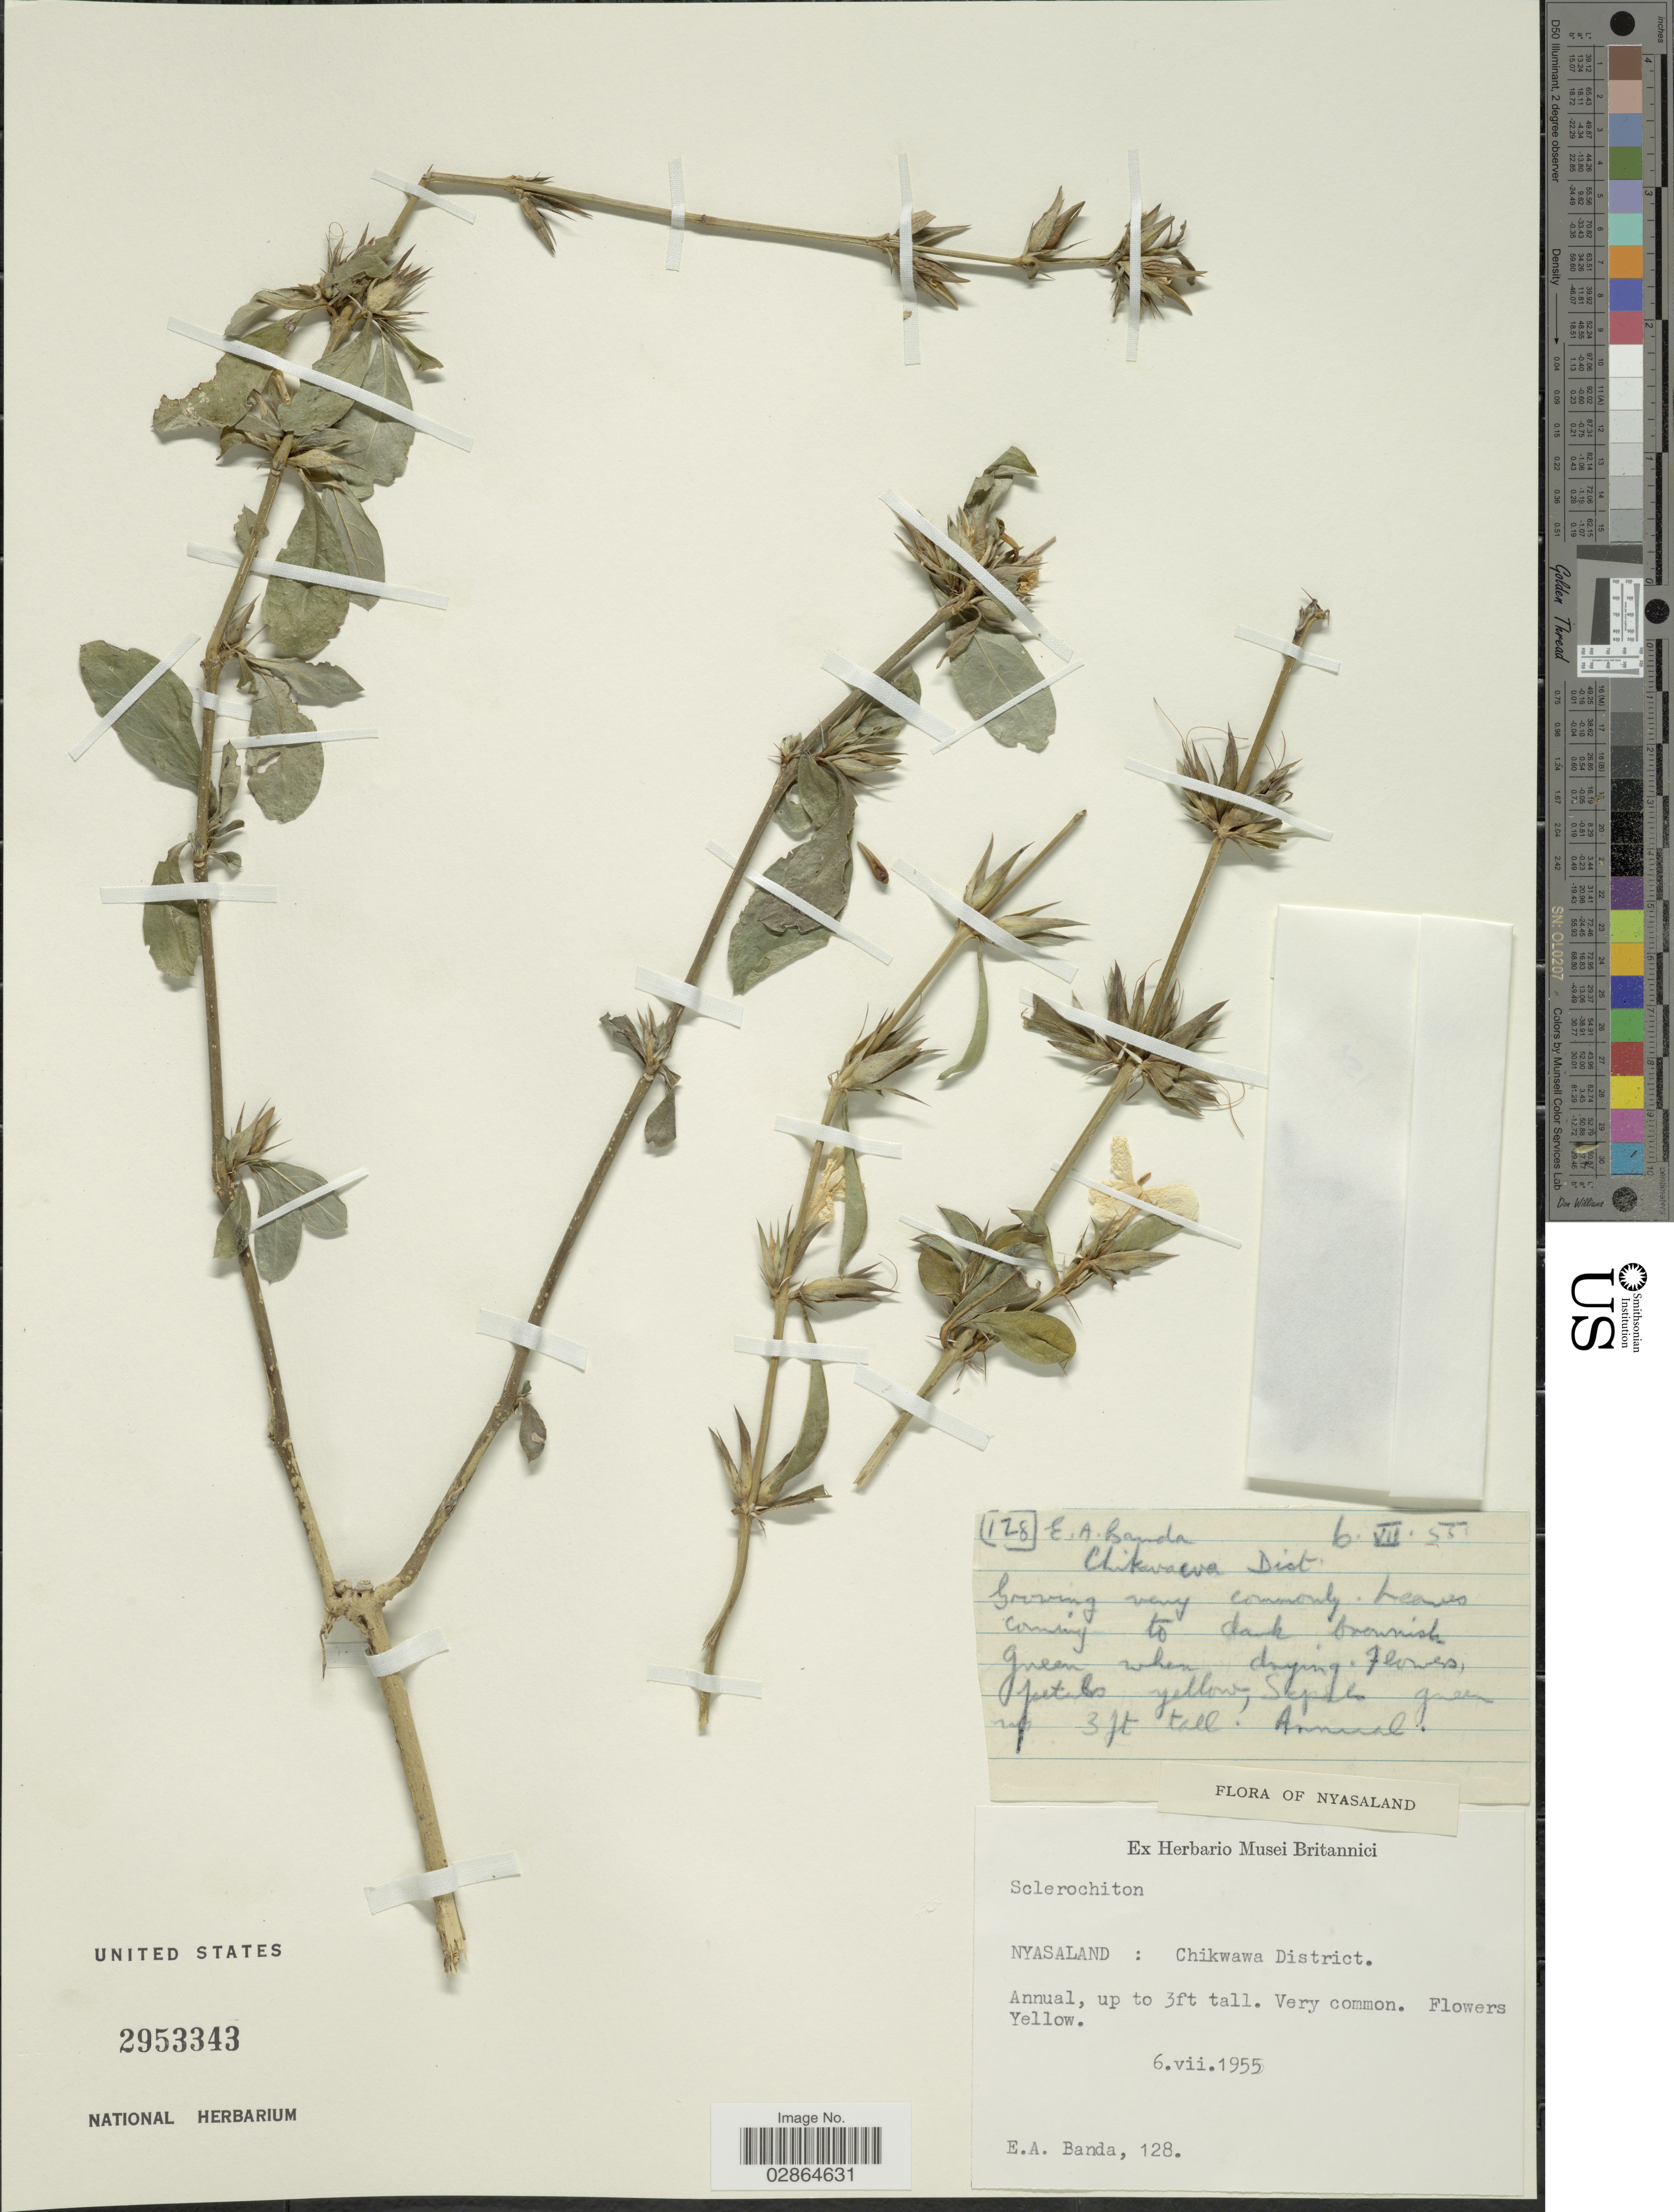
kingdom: Plantae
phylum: Tracheophyta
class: Magnoliopsida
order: Lamiales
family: Acanthaceae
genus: Sclerochiton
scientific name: Sclerochiton sp.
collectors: E. Banda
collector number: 128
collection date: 1955-07-06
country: Malawi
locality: Nyasaland: Chikwawa District.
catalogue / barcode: US 2953343